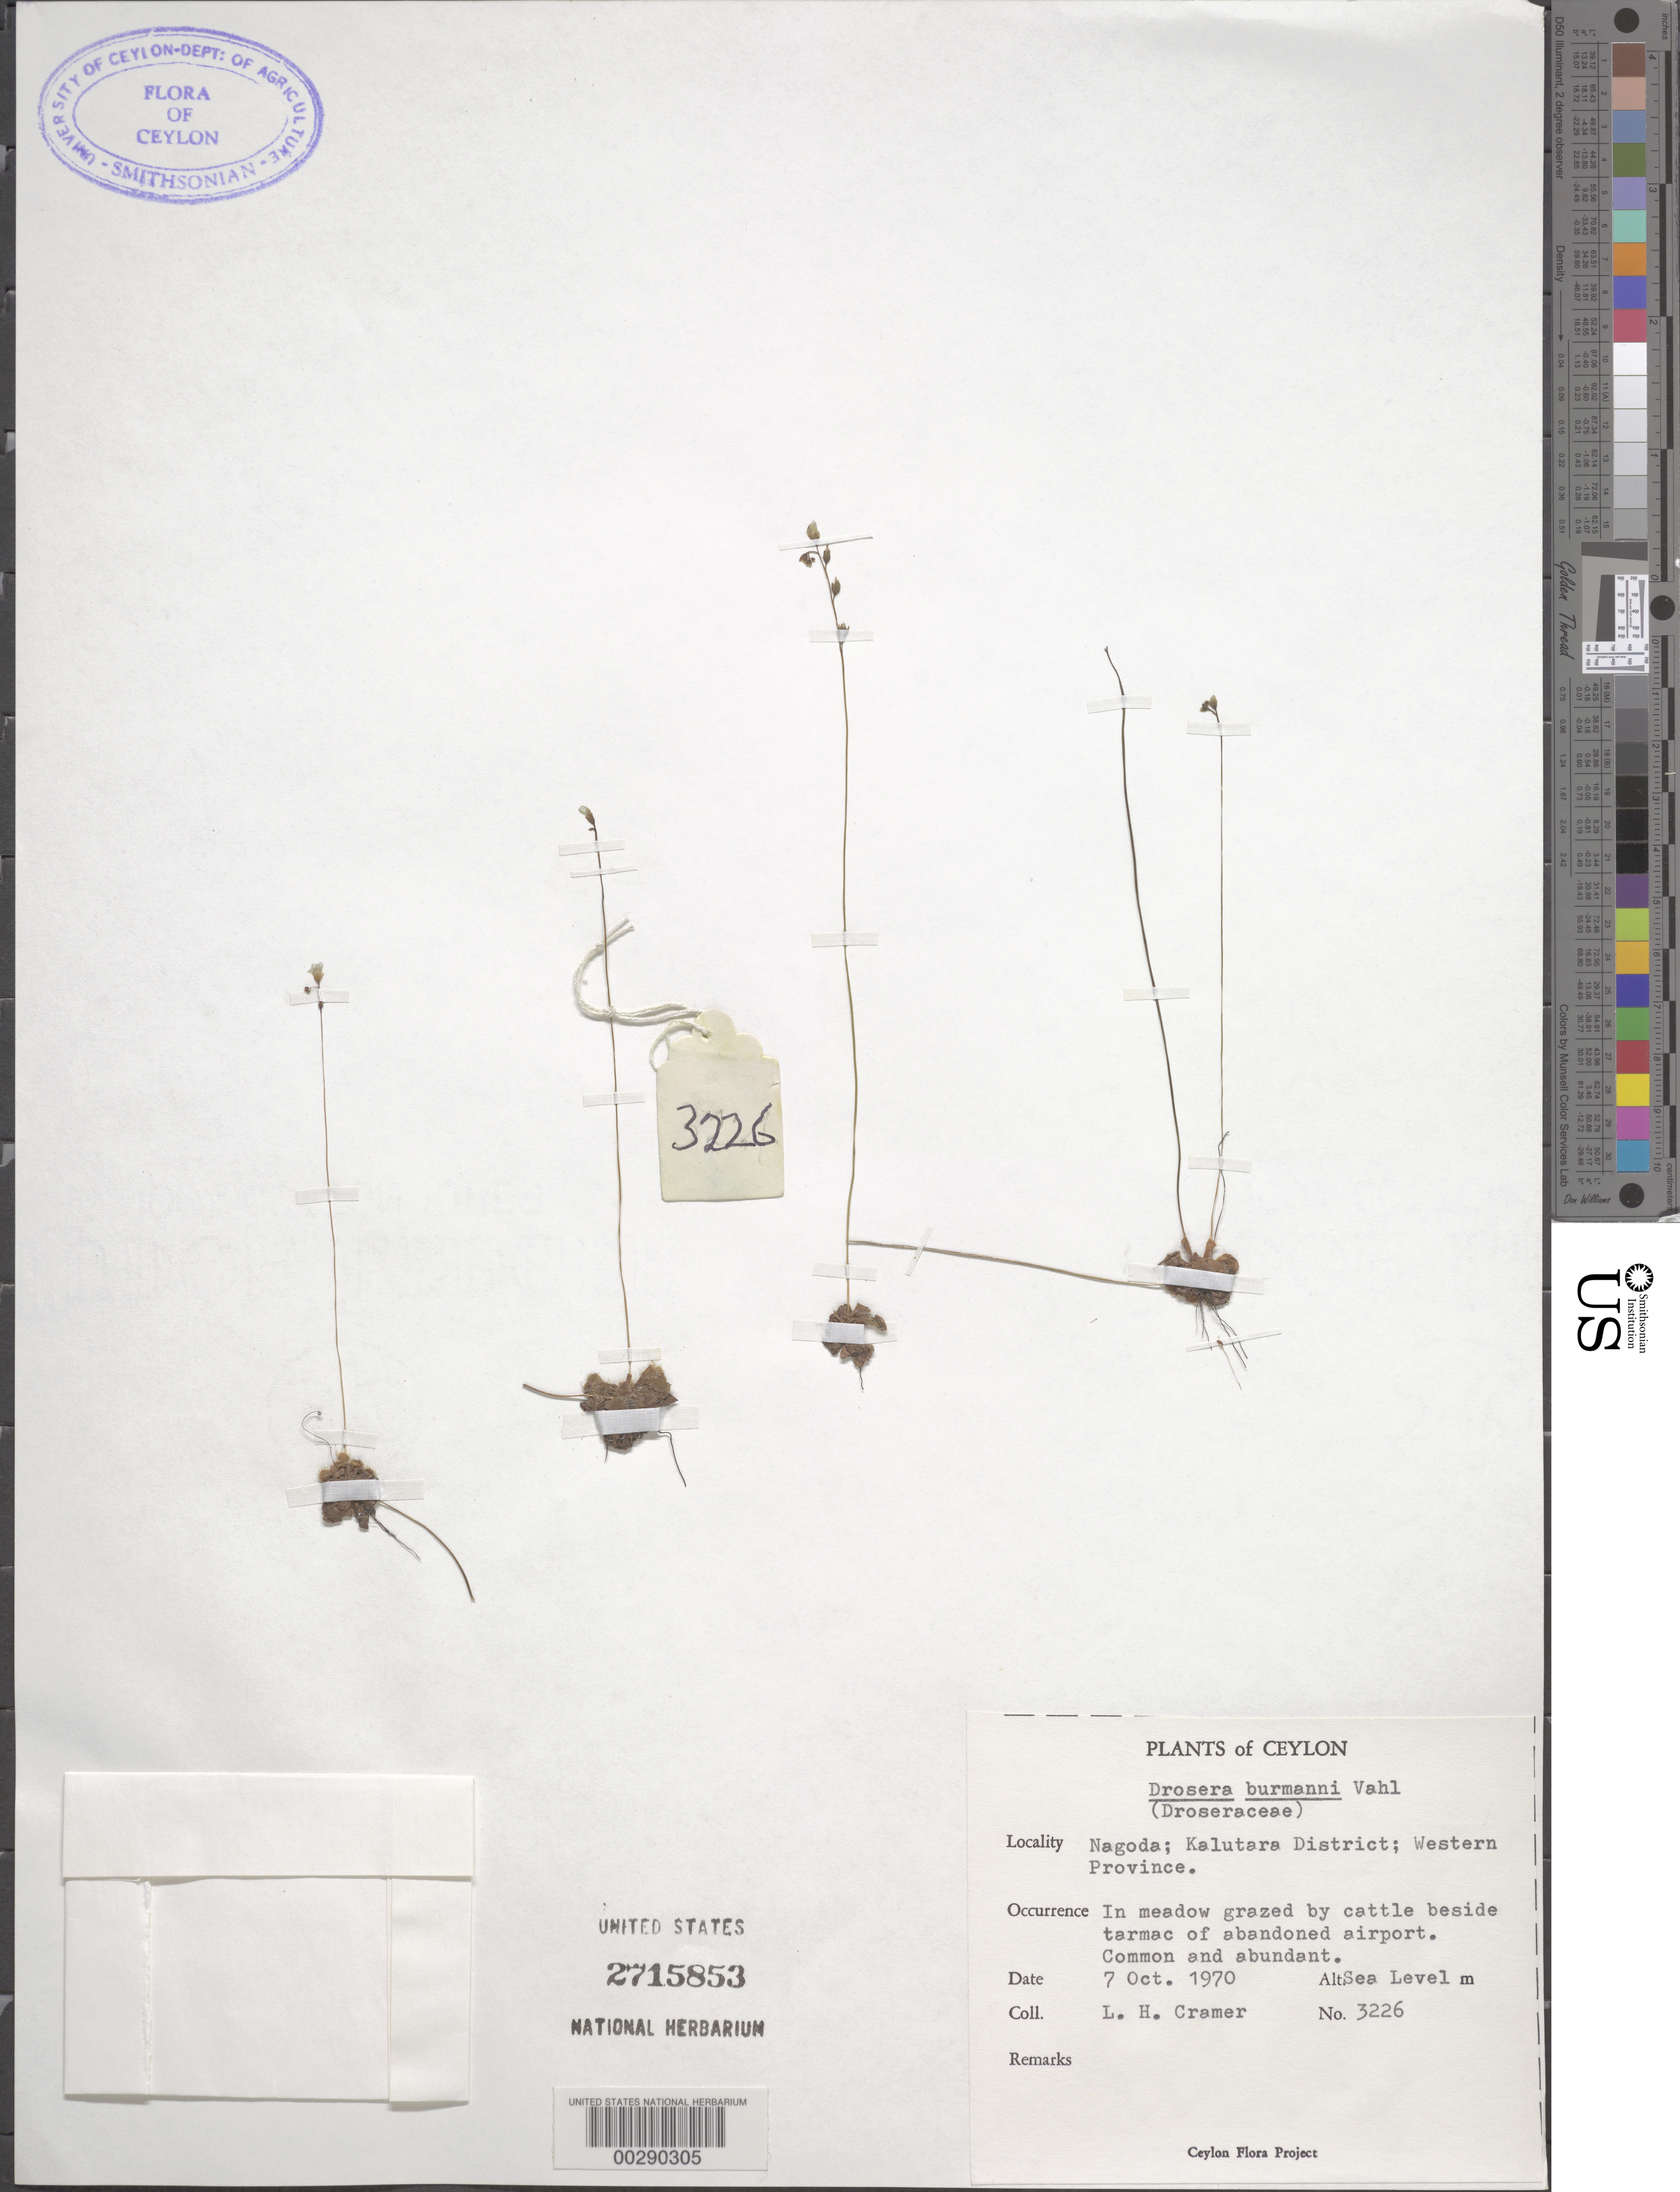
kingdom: Plantae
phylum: Tracheophyta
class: Magnoliopsida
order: Caryophyllales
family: Droseraceae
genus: Drosera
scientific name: Drosera burmannii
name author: Vahl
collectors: L. H. Cramer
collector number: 3226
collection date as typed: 07 Oct 1970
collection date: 1970-10-07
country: Sri Lanka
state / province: Western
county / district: Kalutara Dist.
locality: Nagoda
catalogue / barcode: US 2715853